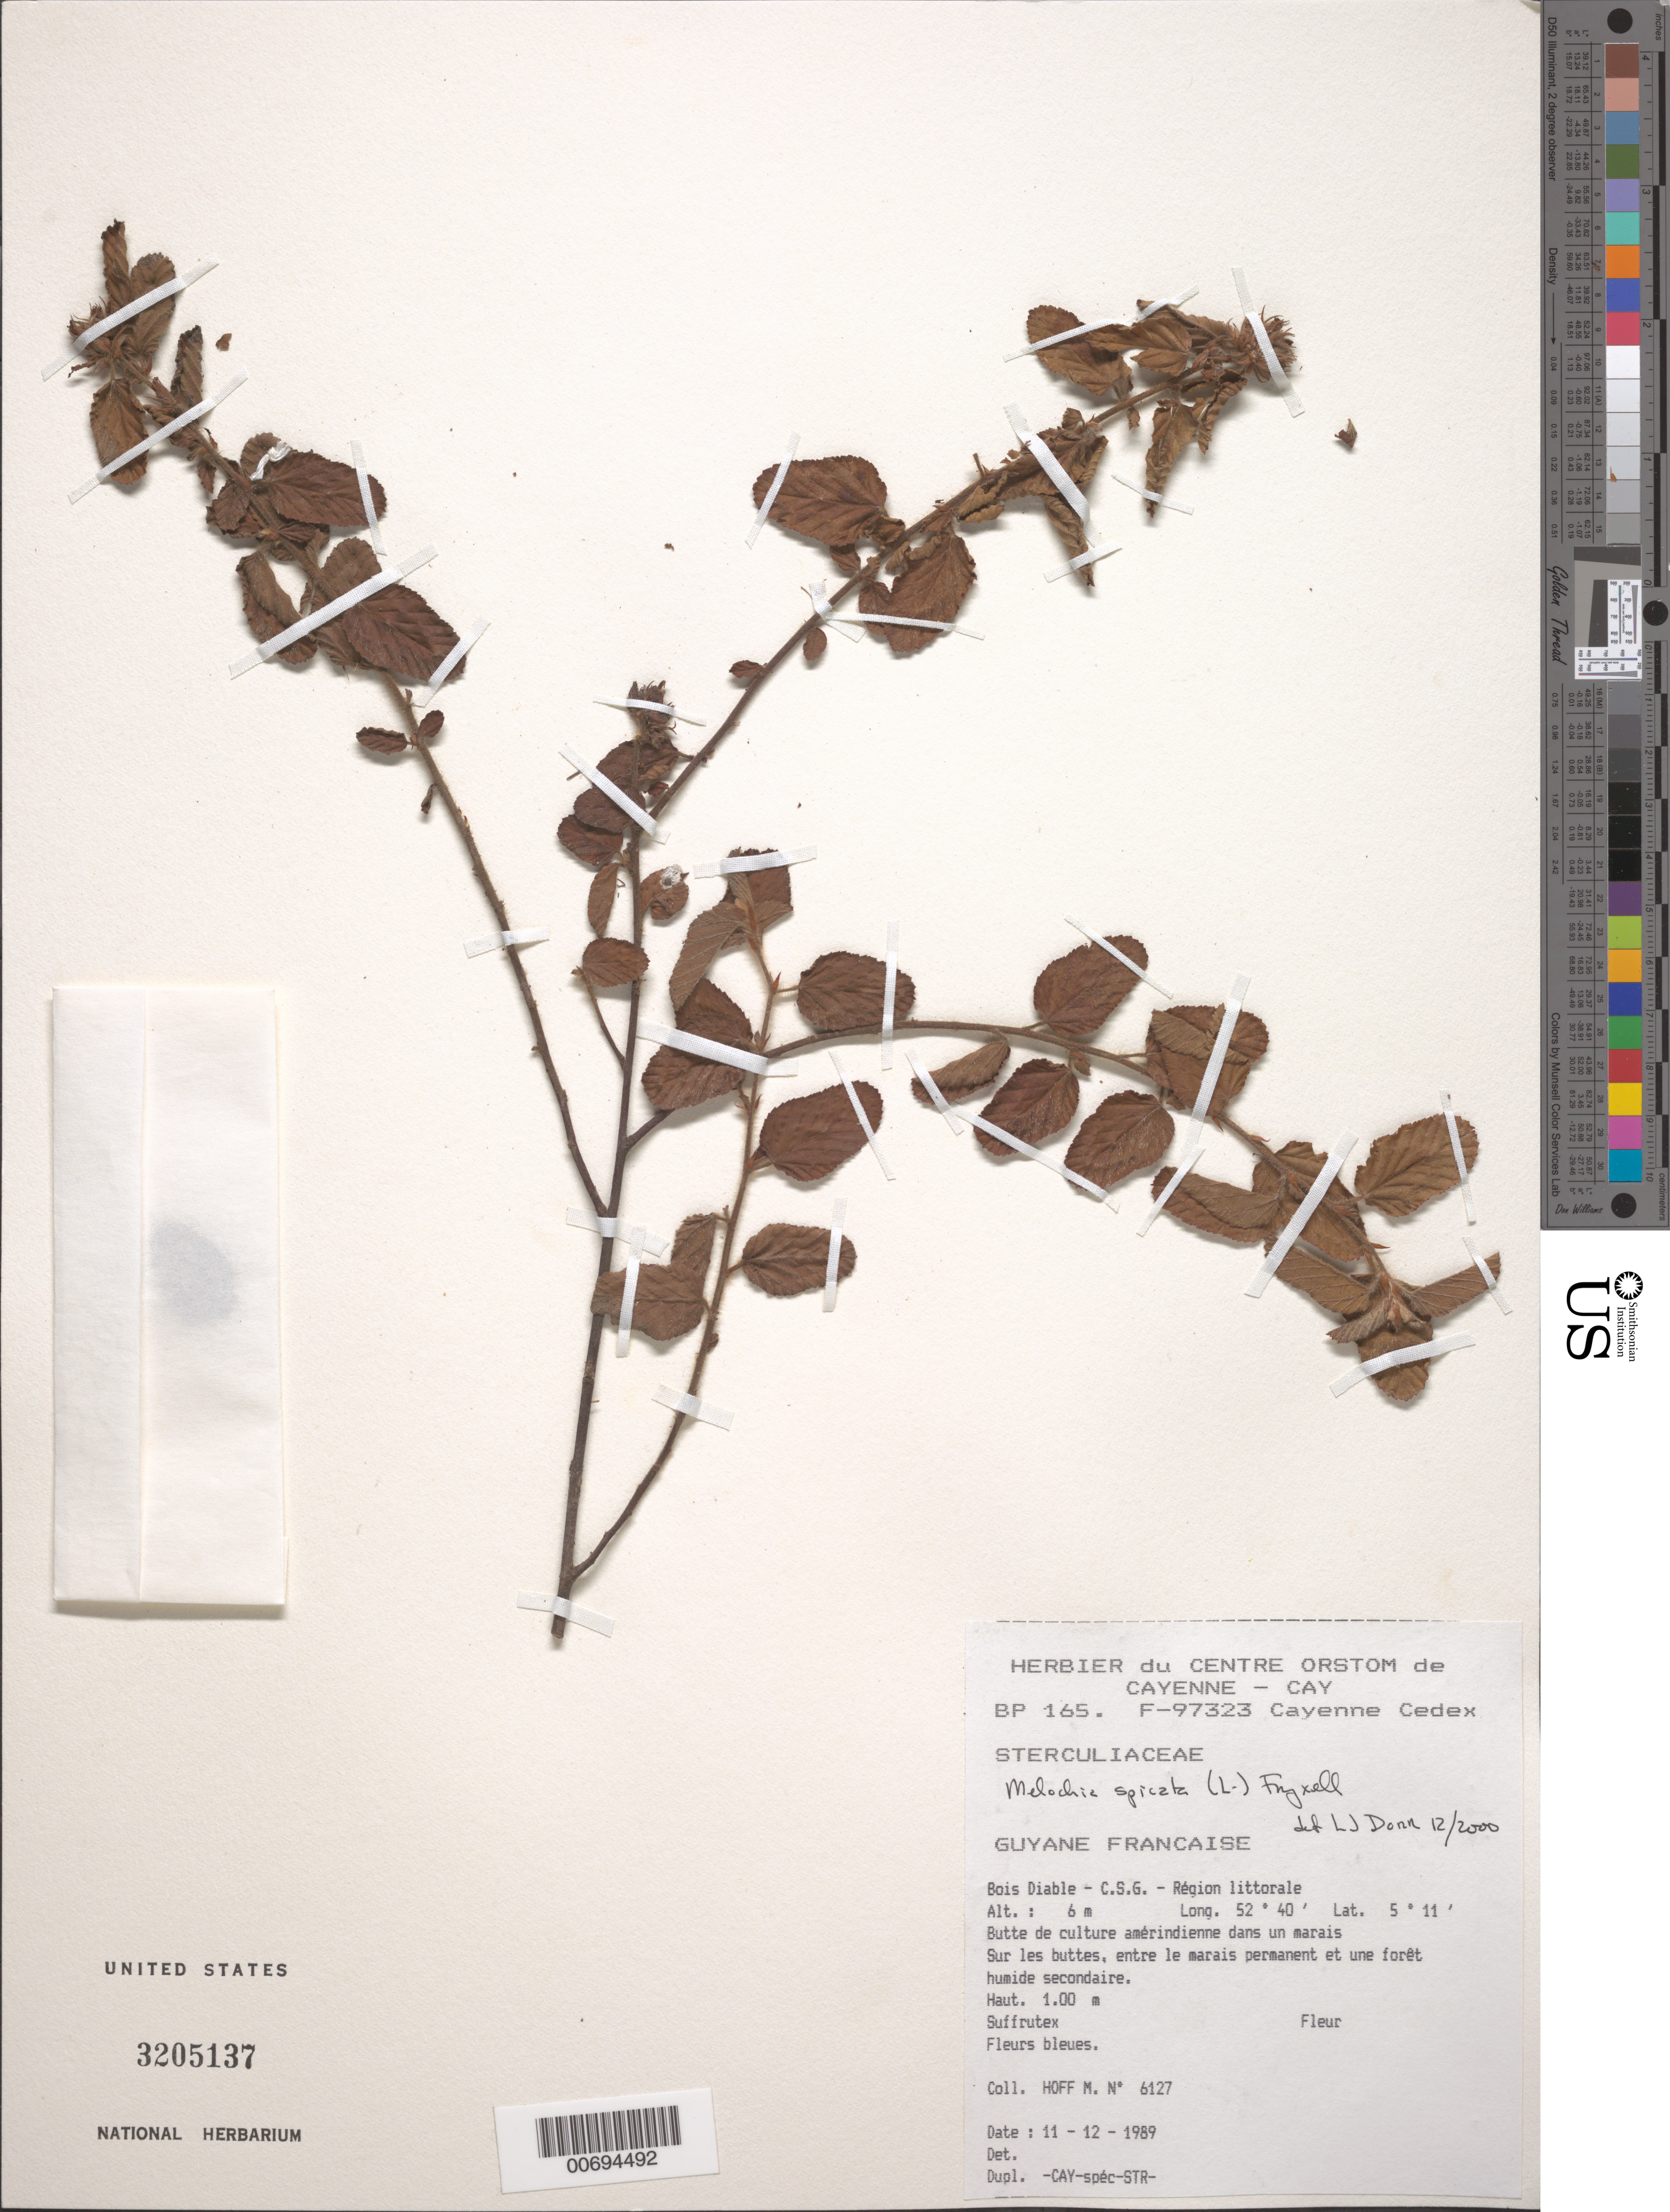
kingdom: Plantae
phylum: Tracheophyta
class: Magnoliopsida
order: Malvales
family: Malvaceae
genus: Melochia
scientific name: Melochia spicata var. spicata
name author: (L.) Fryxell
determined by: Dorr, L. J., (BOT), Smithsonian Institution - National Museum of Natural History (UNITED STATES)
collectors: M. Hoff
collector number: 6127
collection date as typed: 11-Dec-89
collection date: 1989-12-11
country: French Guiana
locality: Bois Diable, C.S.G.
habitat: Sur le buttes, entre le marais permanent et une forêt humide secondaire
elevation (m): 6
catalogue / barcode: US 3205137